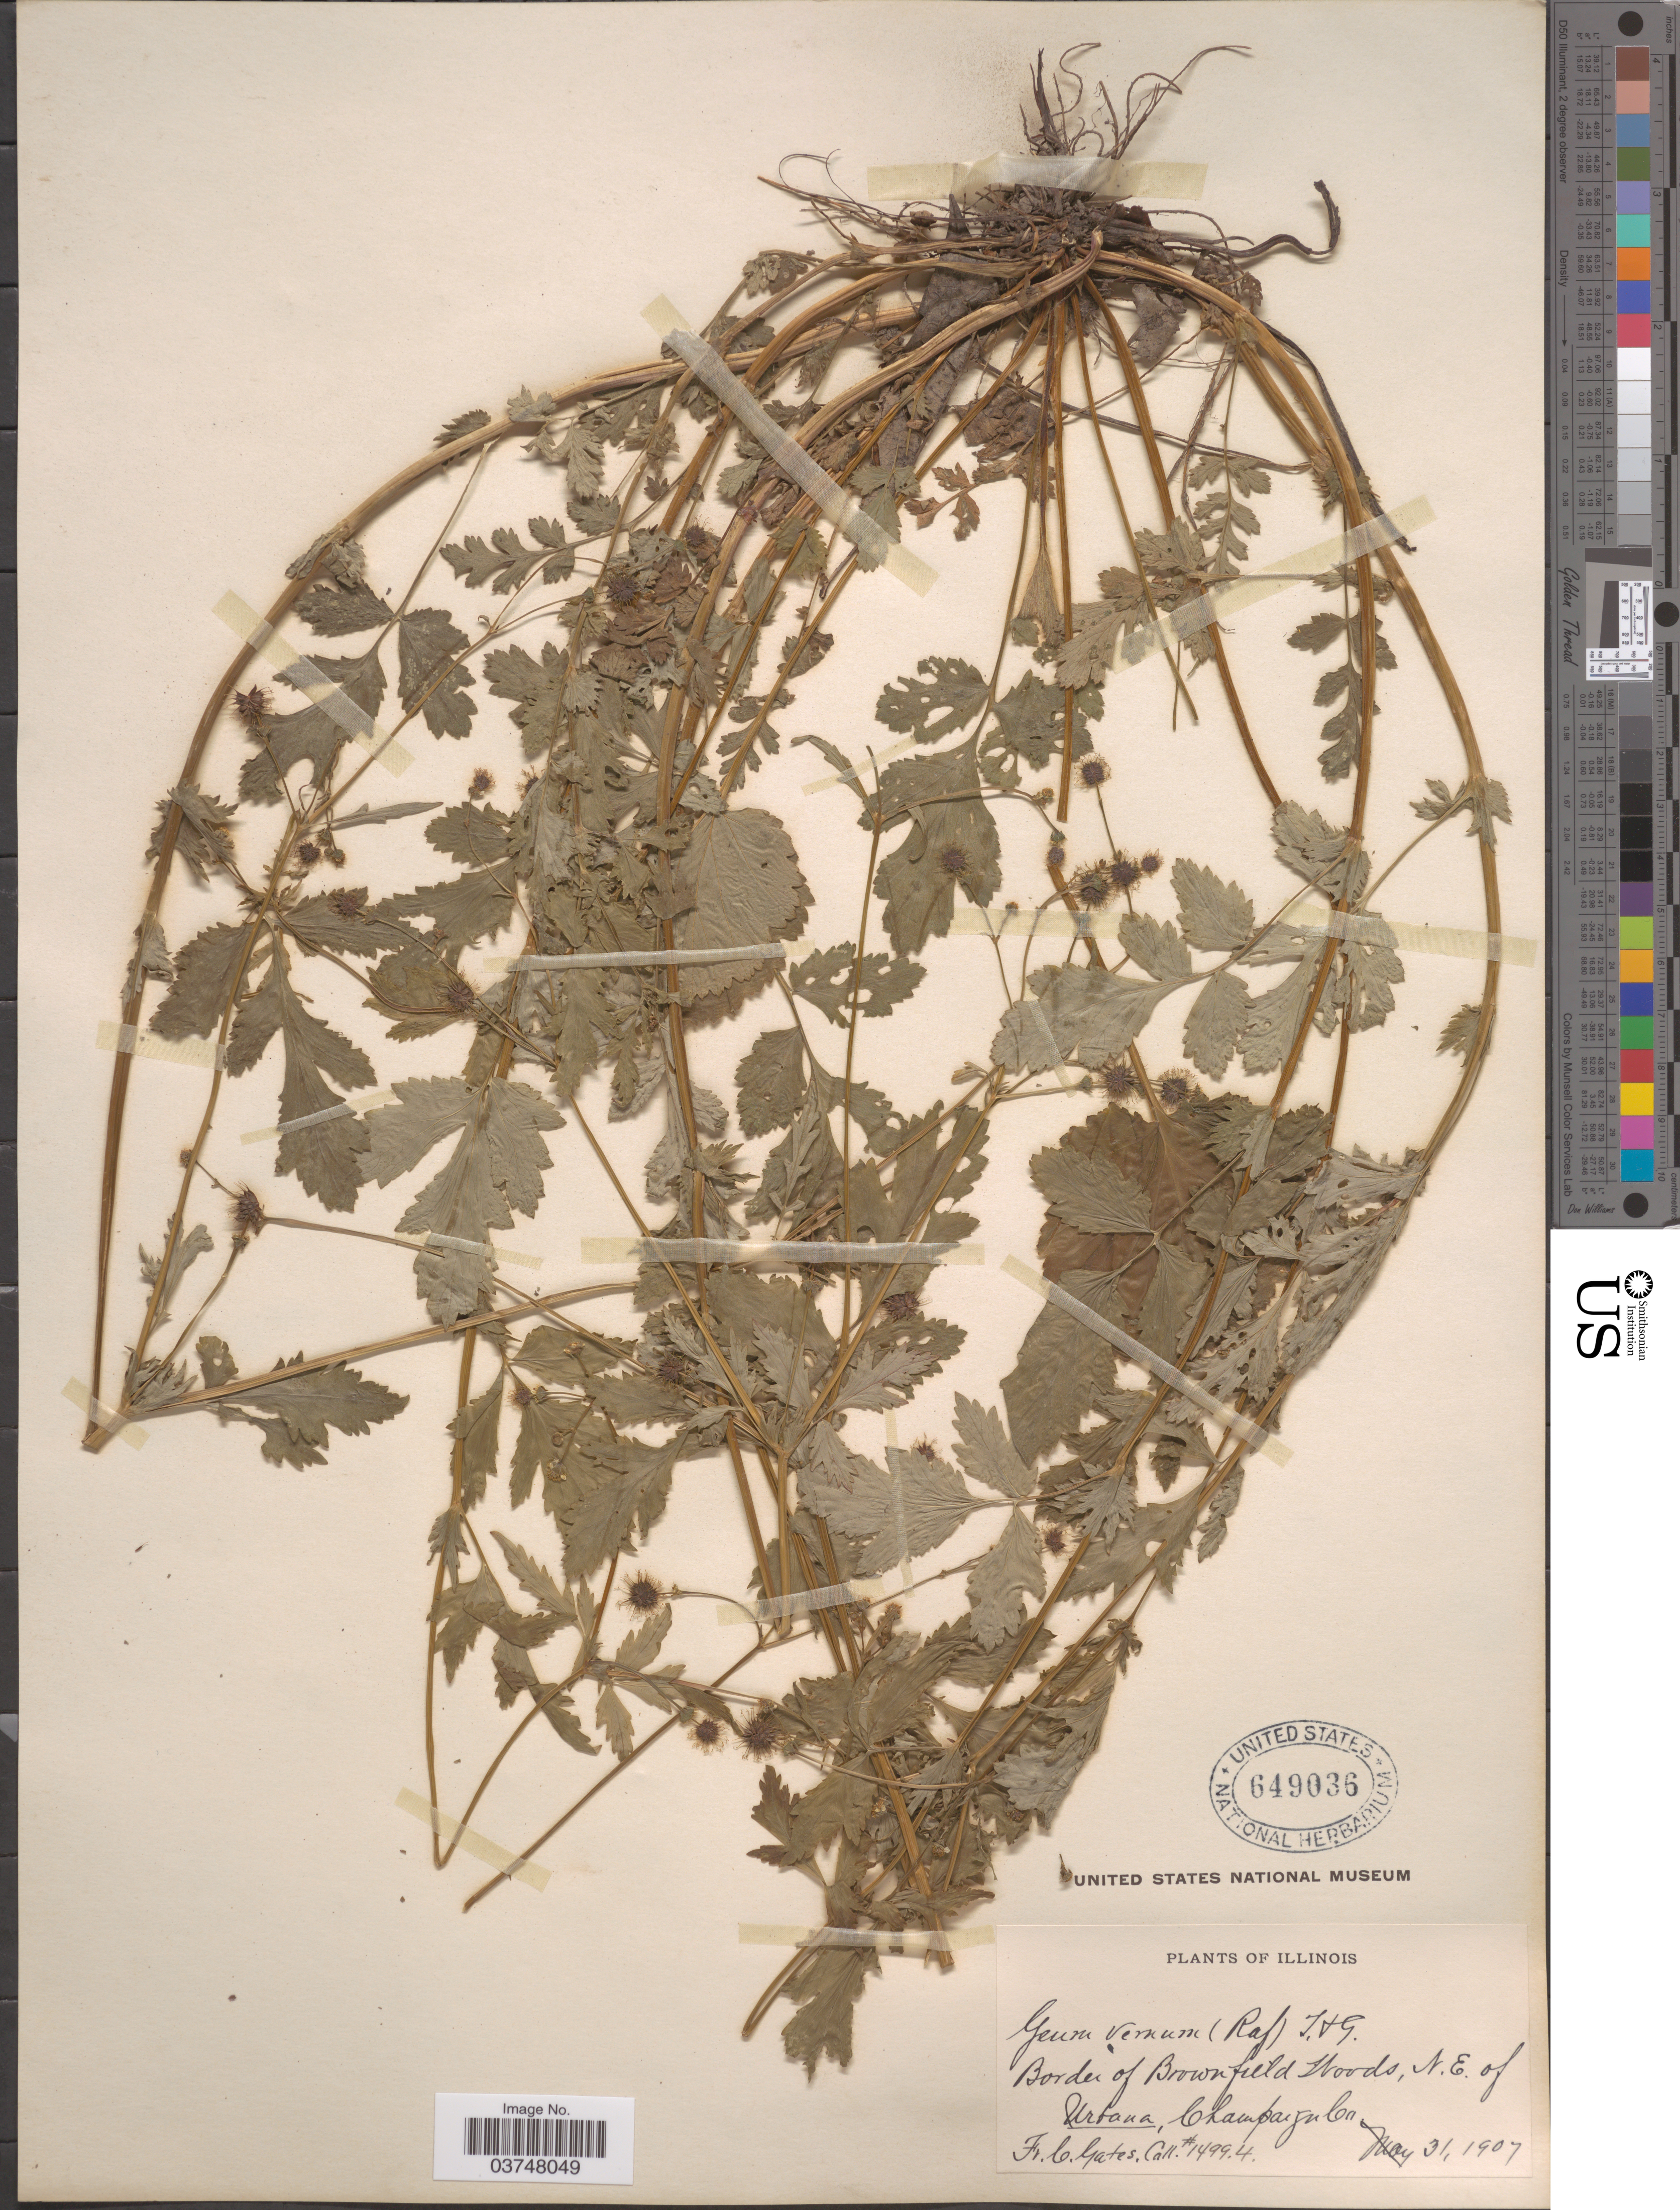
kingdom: Plantae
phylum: Tracheophyta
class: Magnoliopsida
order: Rosales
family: Rosaceae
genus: Geum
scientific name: Geum vernum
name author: (Raf.) Torr. & A. Gray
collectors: F. C. Gates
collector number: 1499.4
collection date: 1907-05-31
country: United States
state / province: Illinois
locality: Border of Brownfield Woods, N.E. of Urbana, Champaign Co.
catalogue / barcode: US 649036